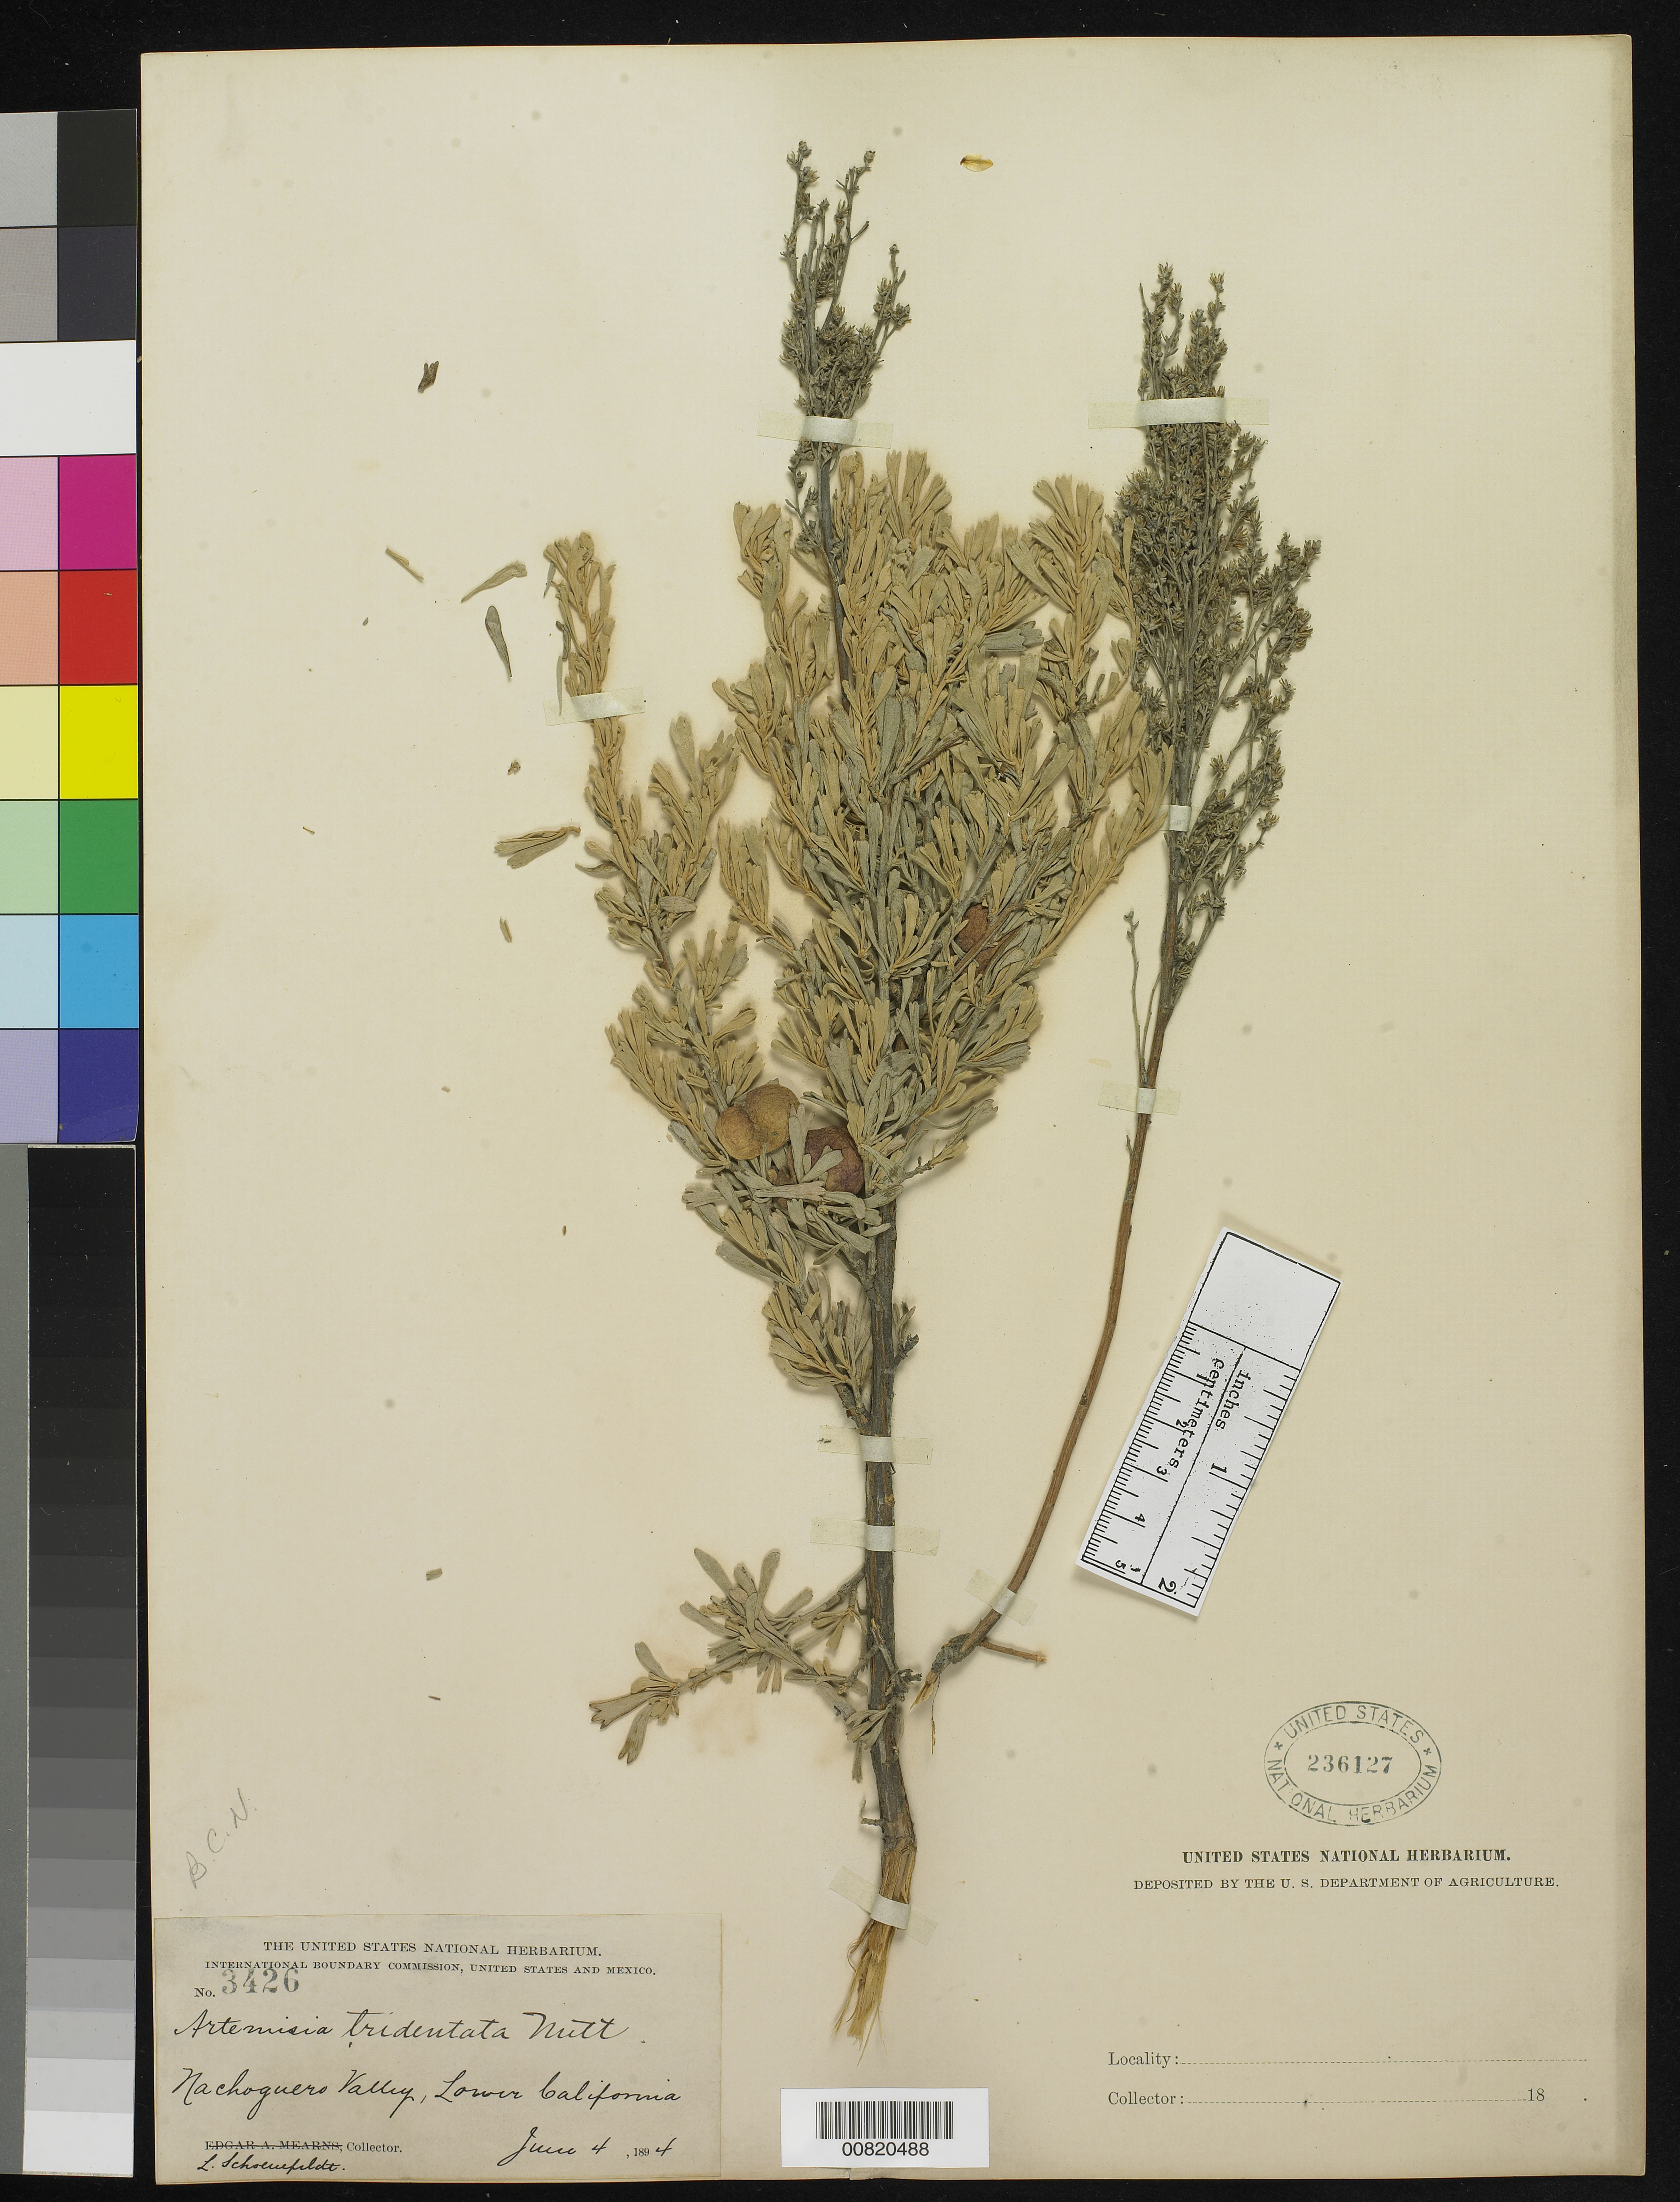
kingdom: Plantae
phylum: Tracheophyta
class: Magnoliopsida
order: Asterales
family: Asteraceae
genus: Artemisia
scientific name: Artemisia tridentata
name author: Nutt.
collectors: L. Schoenfeldt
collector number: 3426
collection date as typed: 04 Jun 1894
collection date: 1894-06-04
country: Mexico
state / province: Baja California Norte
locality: Nocheguero Valley, Baja California.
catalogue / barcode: US 236127